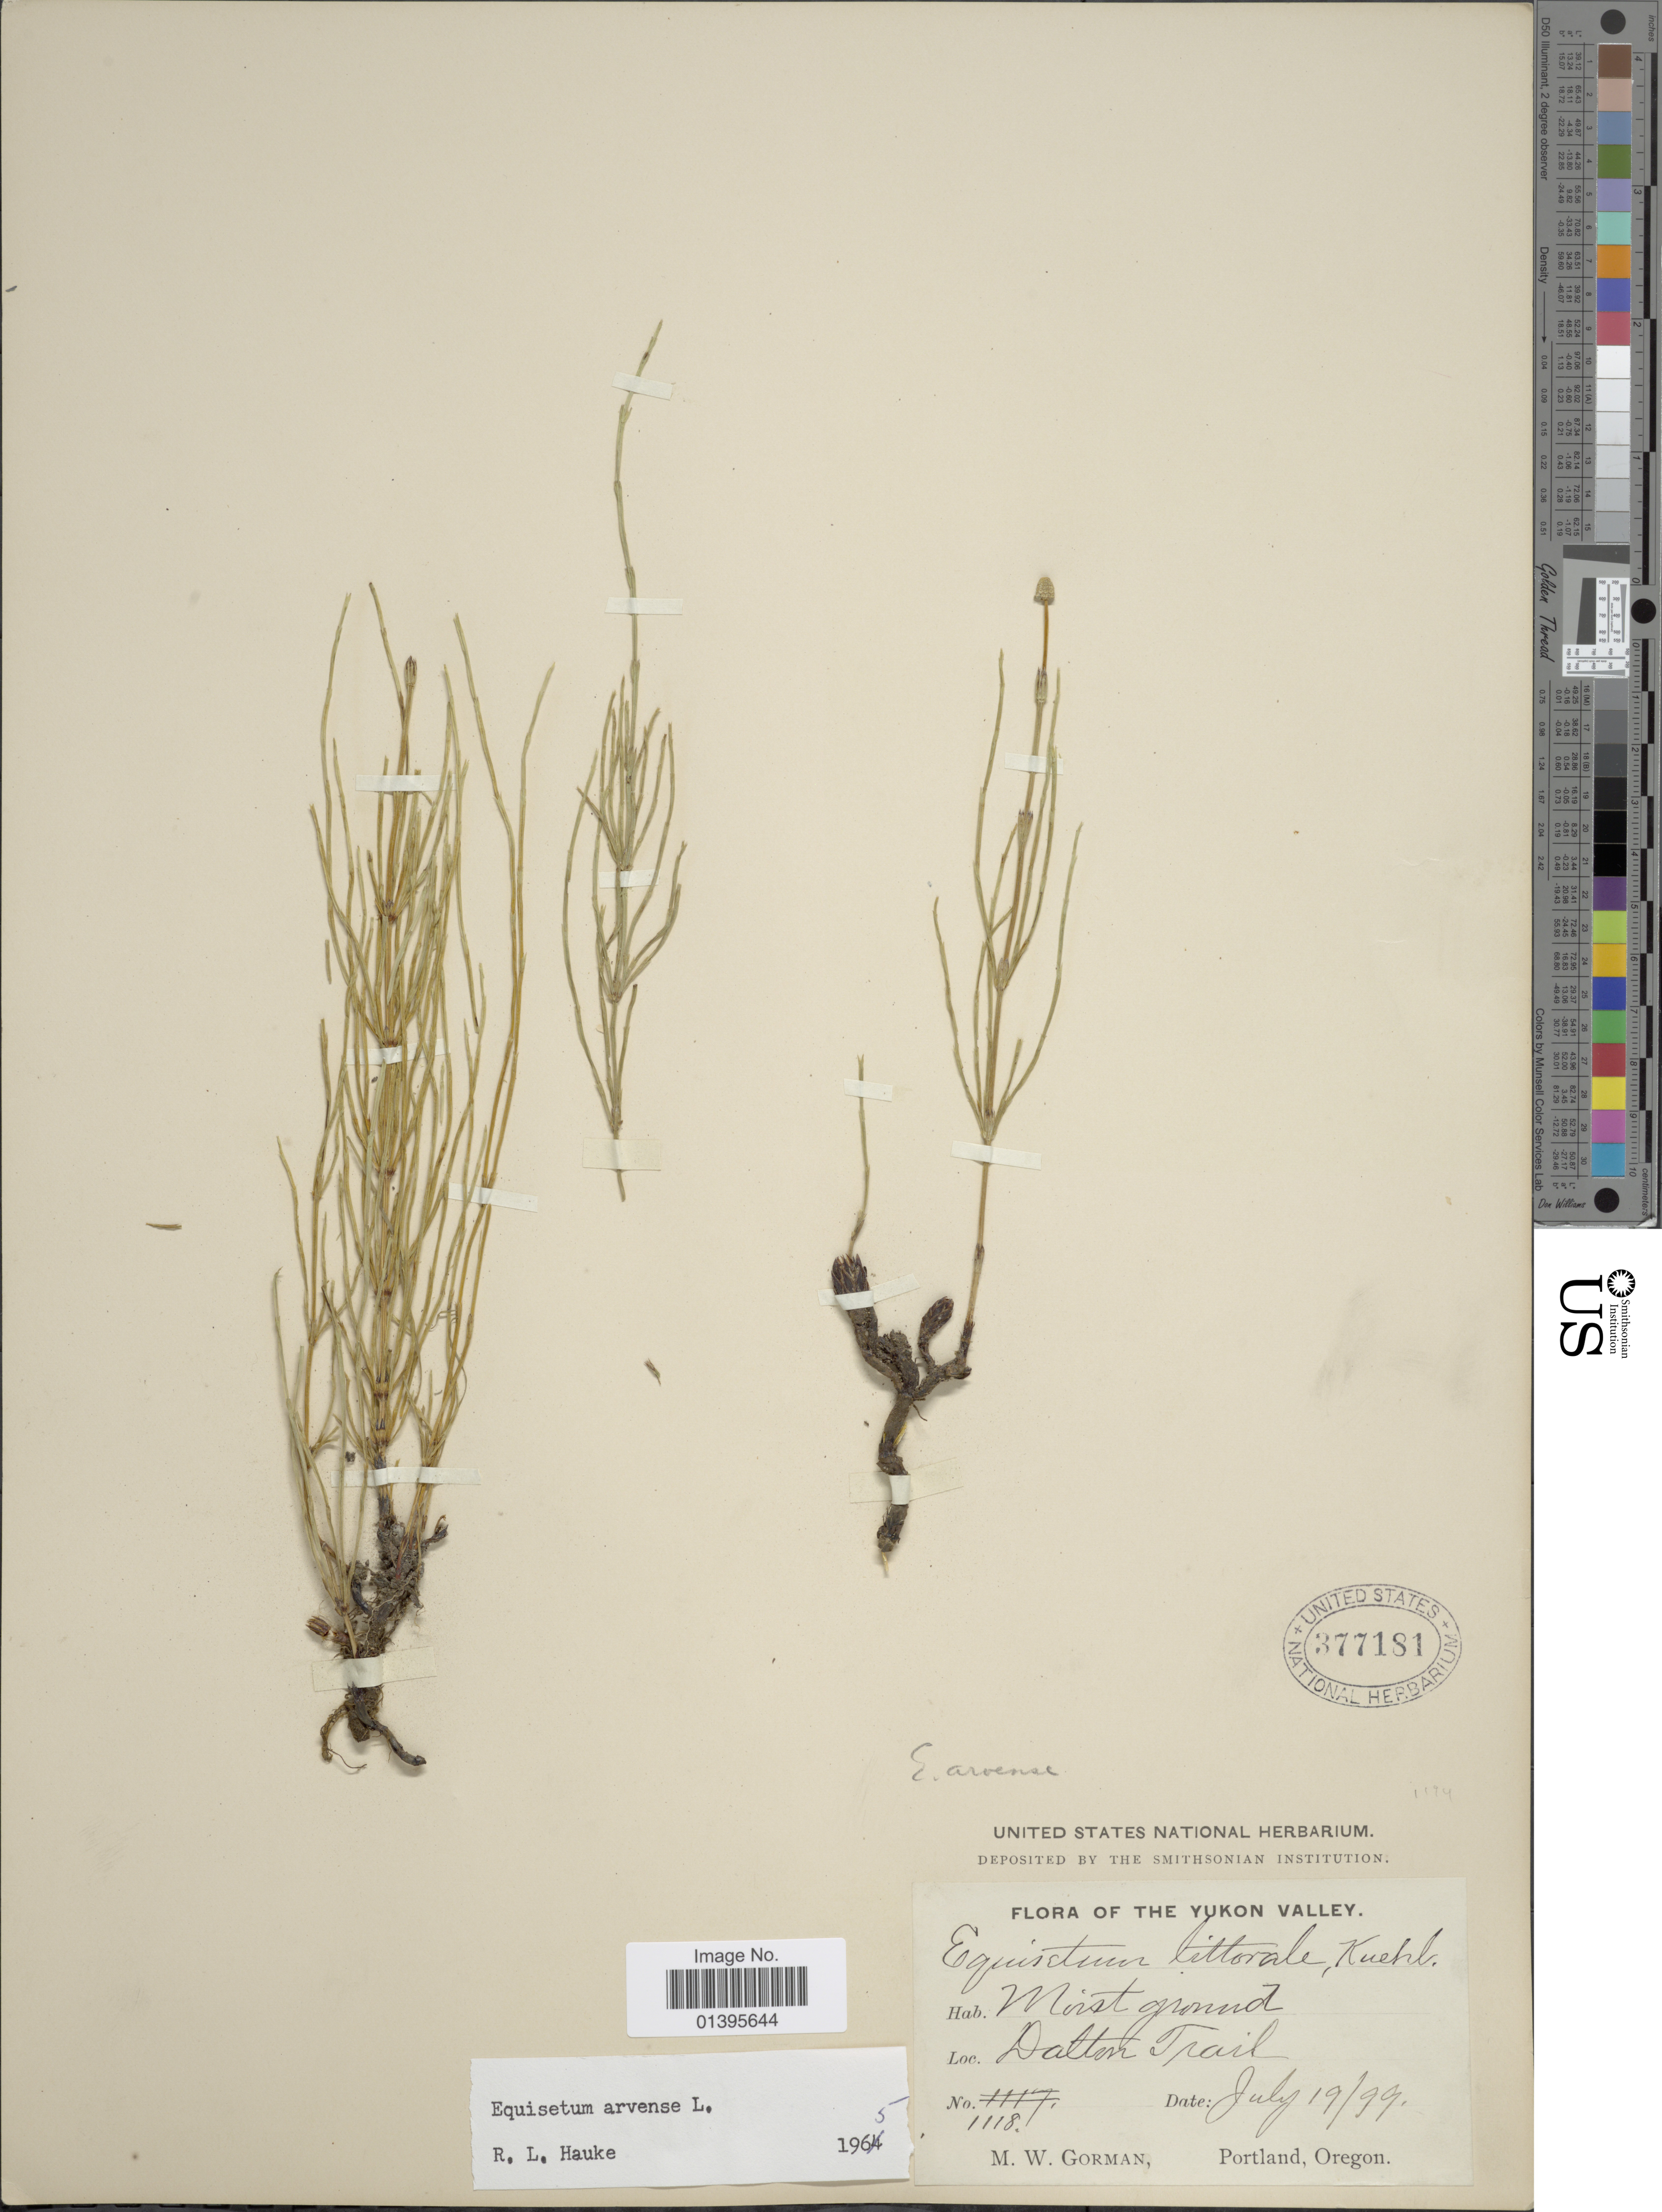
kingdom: Plantae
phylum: Tracheophyta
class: Polypodiopsida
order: Equisetales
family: Equisetaceae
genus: Equisetum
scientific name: Equisetum arvense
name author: L.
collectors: M. W. Gorman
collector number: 1118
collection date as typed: Transcribed d/m/y: 19/7/99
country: Canada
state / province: Yukon Territory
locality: Yukon Valley. Datton Trail.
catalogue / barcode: US 377181